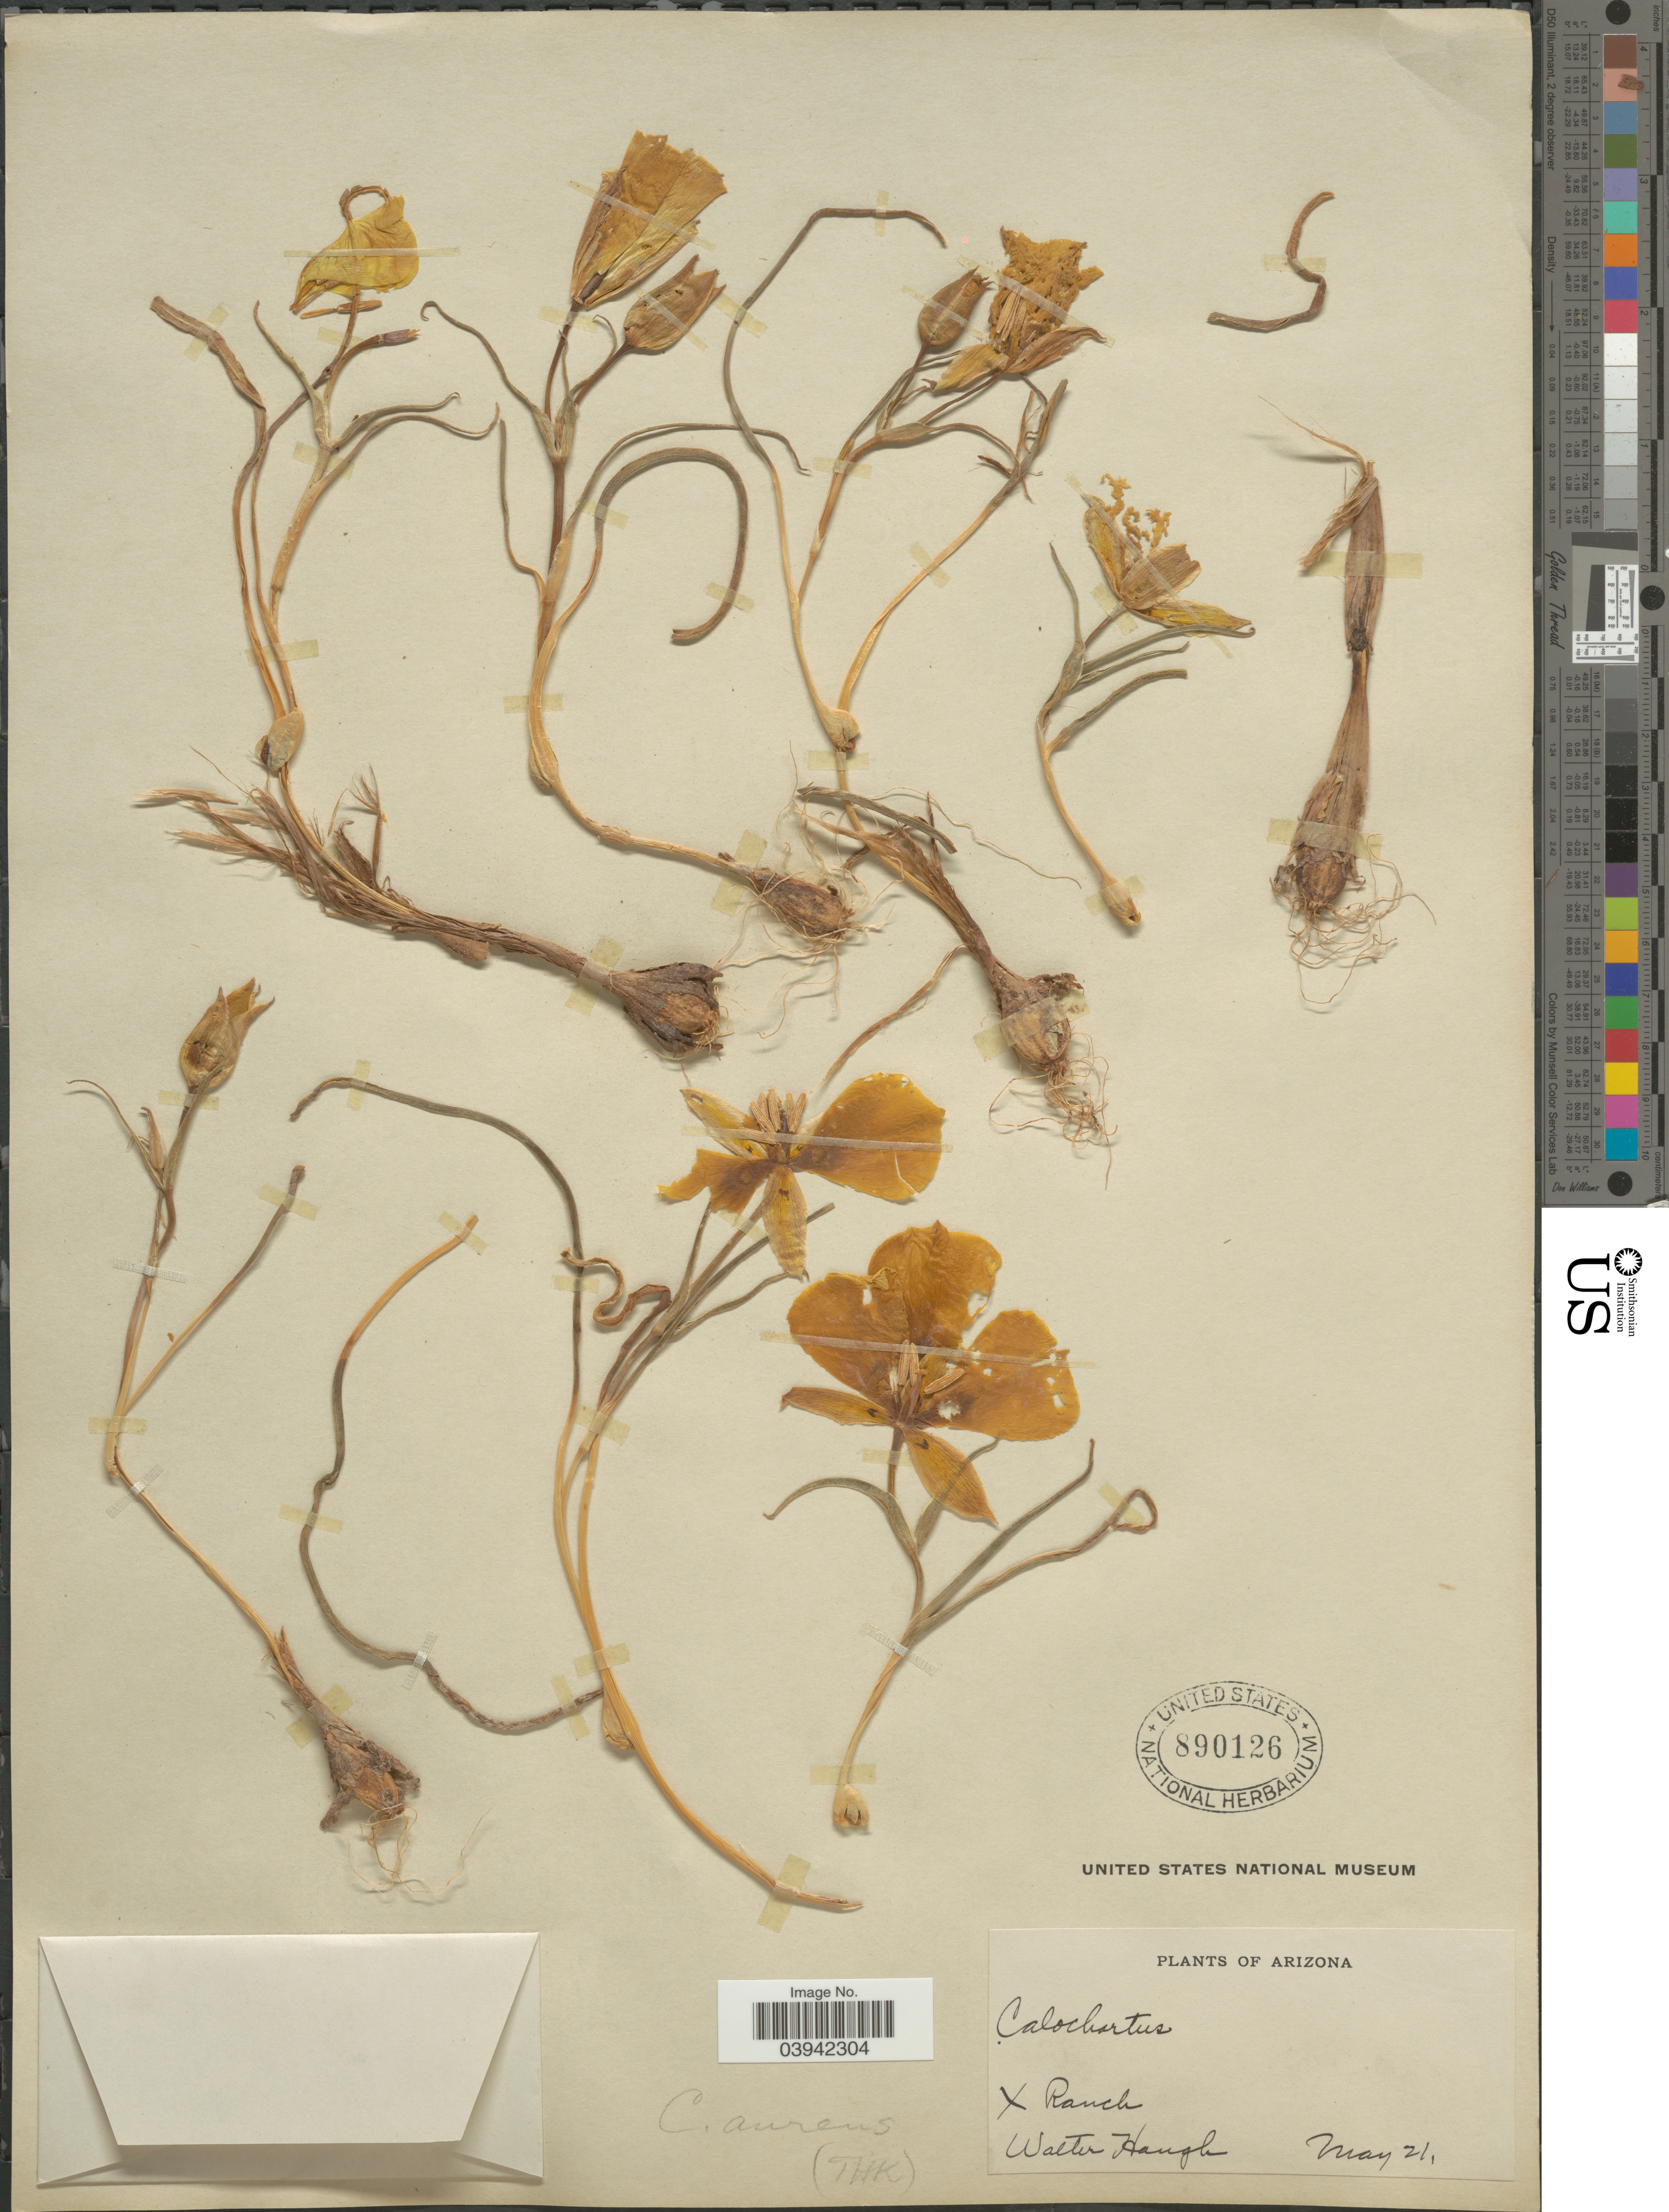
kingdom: Plantae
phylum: Tracheophyta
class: Liliopsida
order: Liliales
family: Liliaceae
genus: Calochortus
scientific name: Calochortus aureus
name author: S. Watson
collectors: W. Haugh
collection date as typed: Transcribed d/m/y: /5/21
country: United States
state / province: Arizona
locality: Ranch.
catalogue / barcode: US 890126